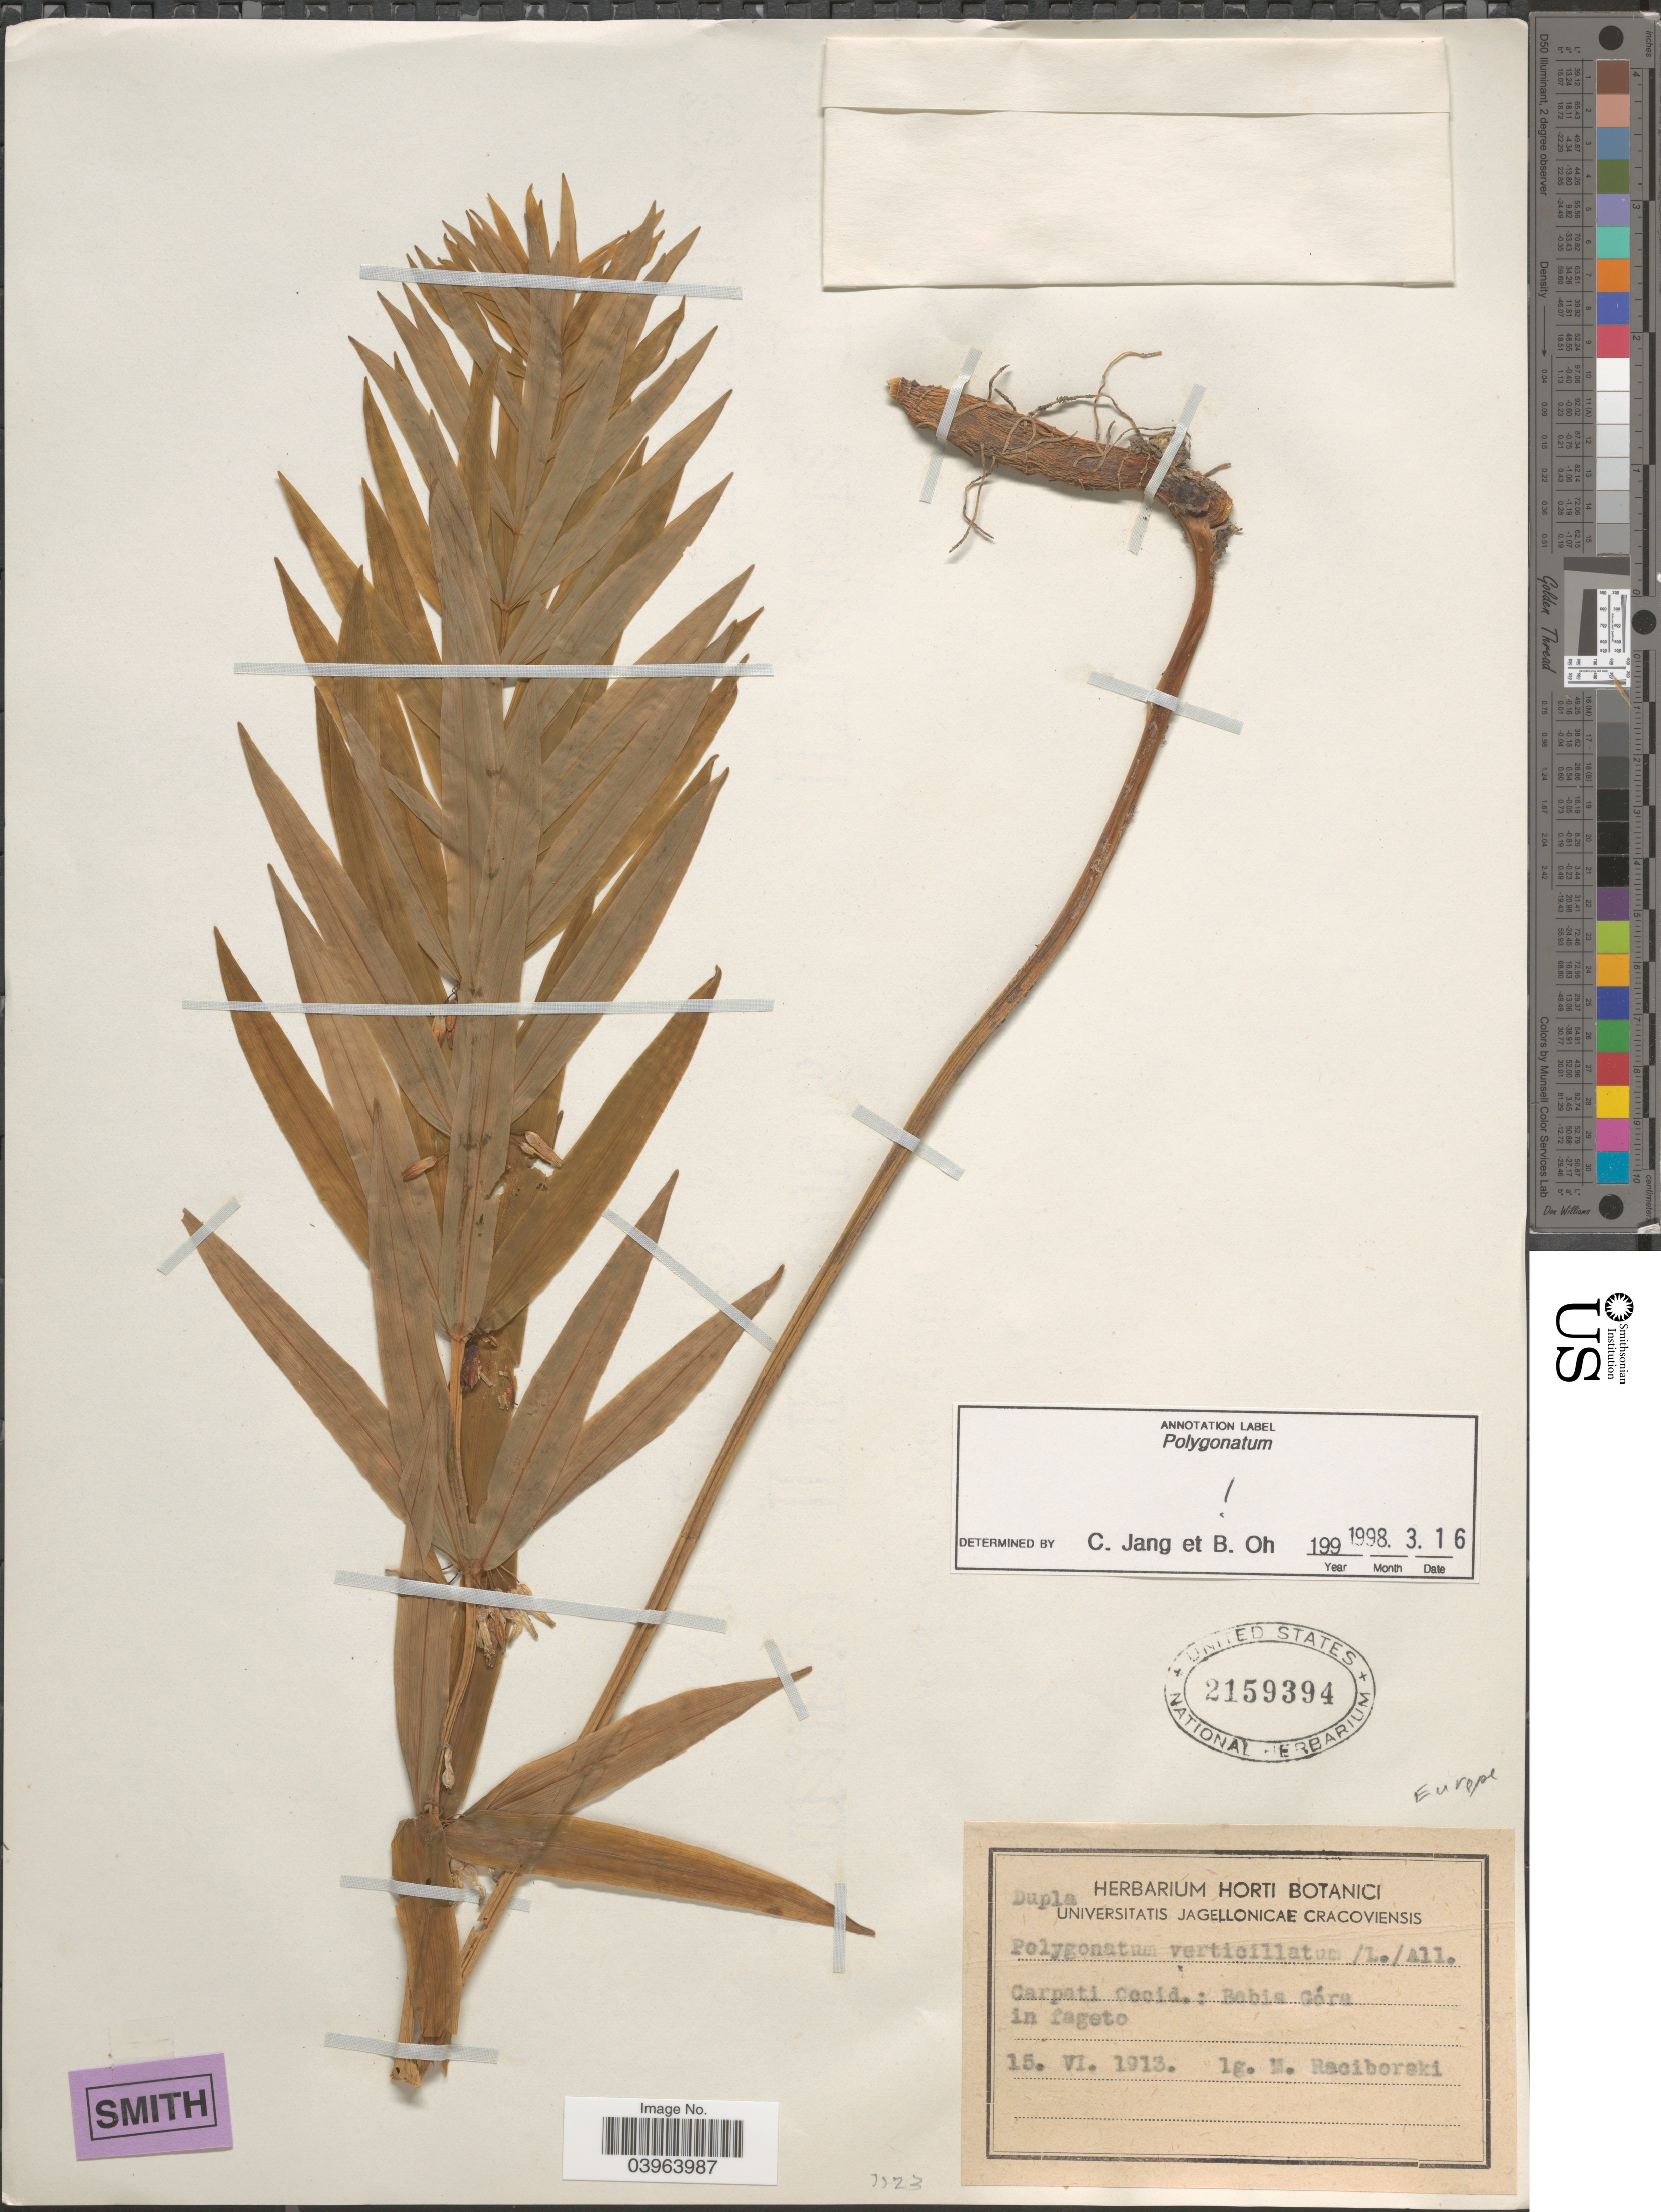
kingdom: Plantae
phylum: Tracheophyta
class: Liliopsida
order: Asparagales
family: Asparagaceae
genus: Polygonatum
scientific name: Polygonatum verticillatum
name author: (L.) All.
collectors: M. Raciborski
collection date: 1913-06-15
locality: Carpati Occid.: Babia Góra in fageto.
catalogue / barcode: US 2159394